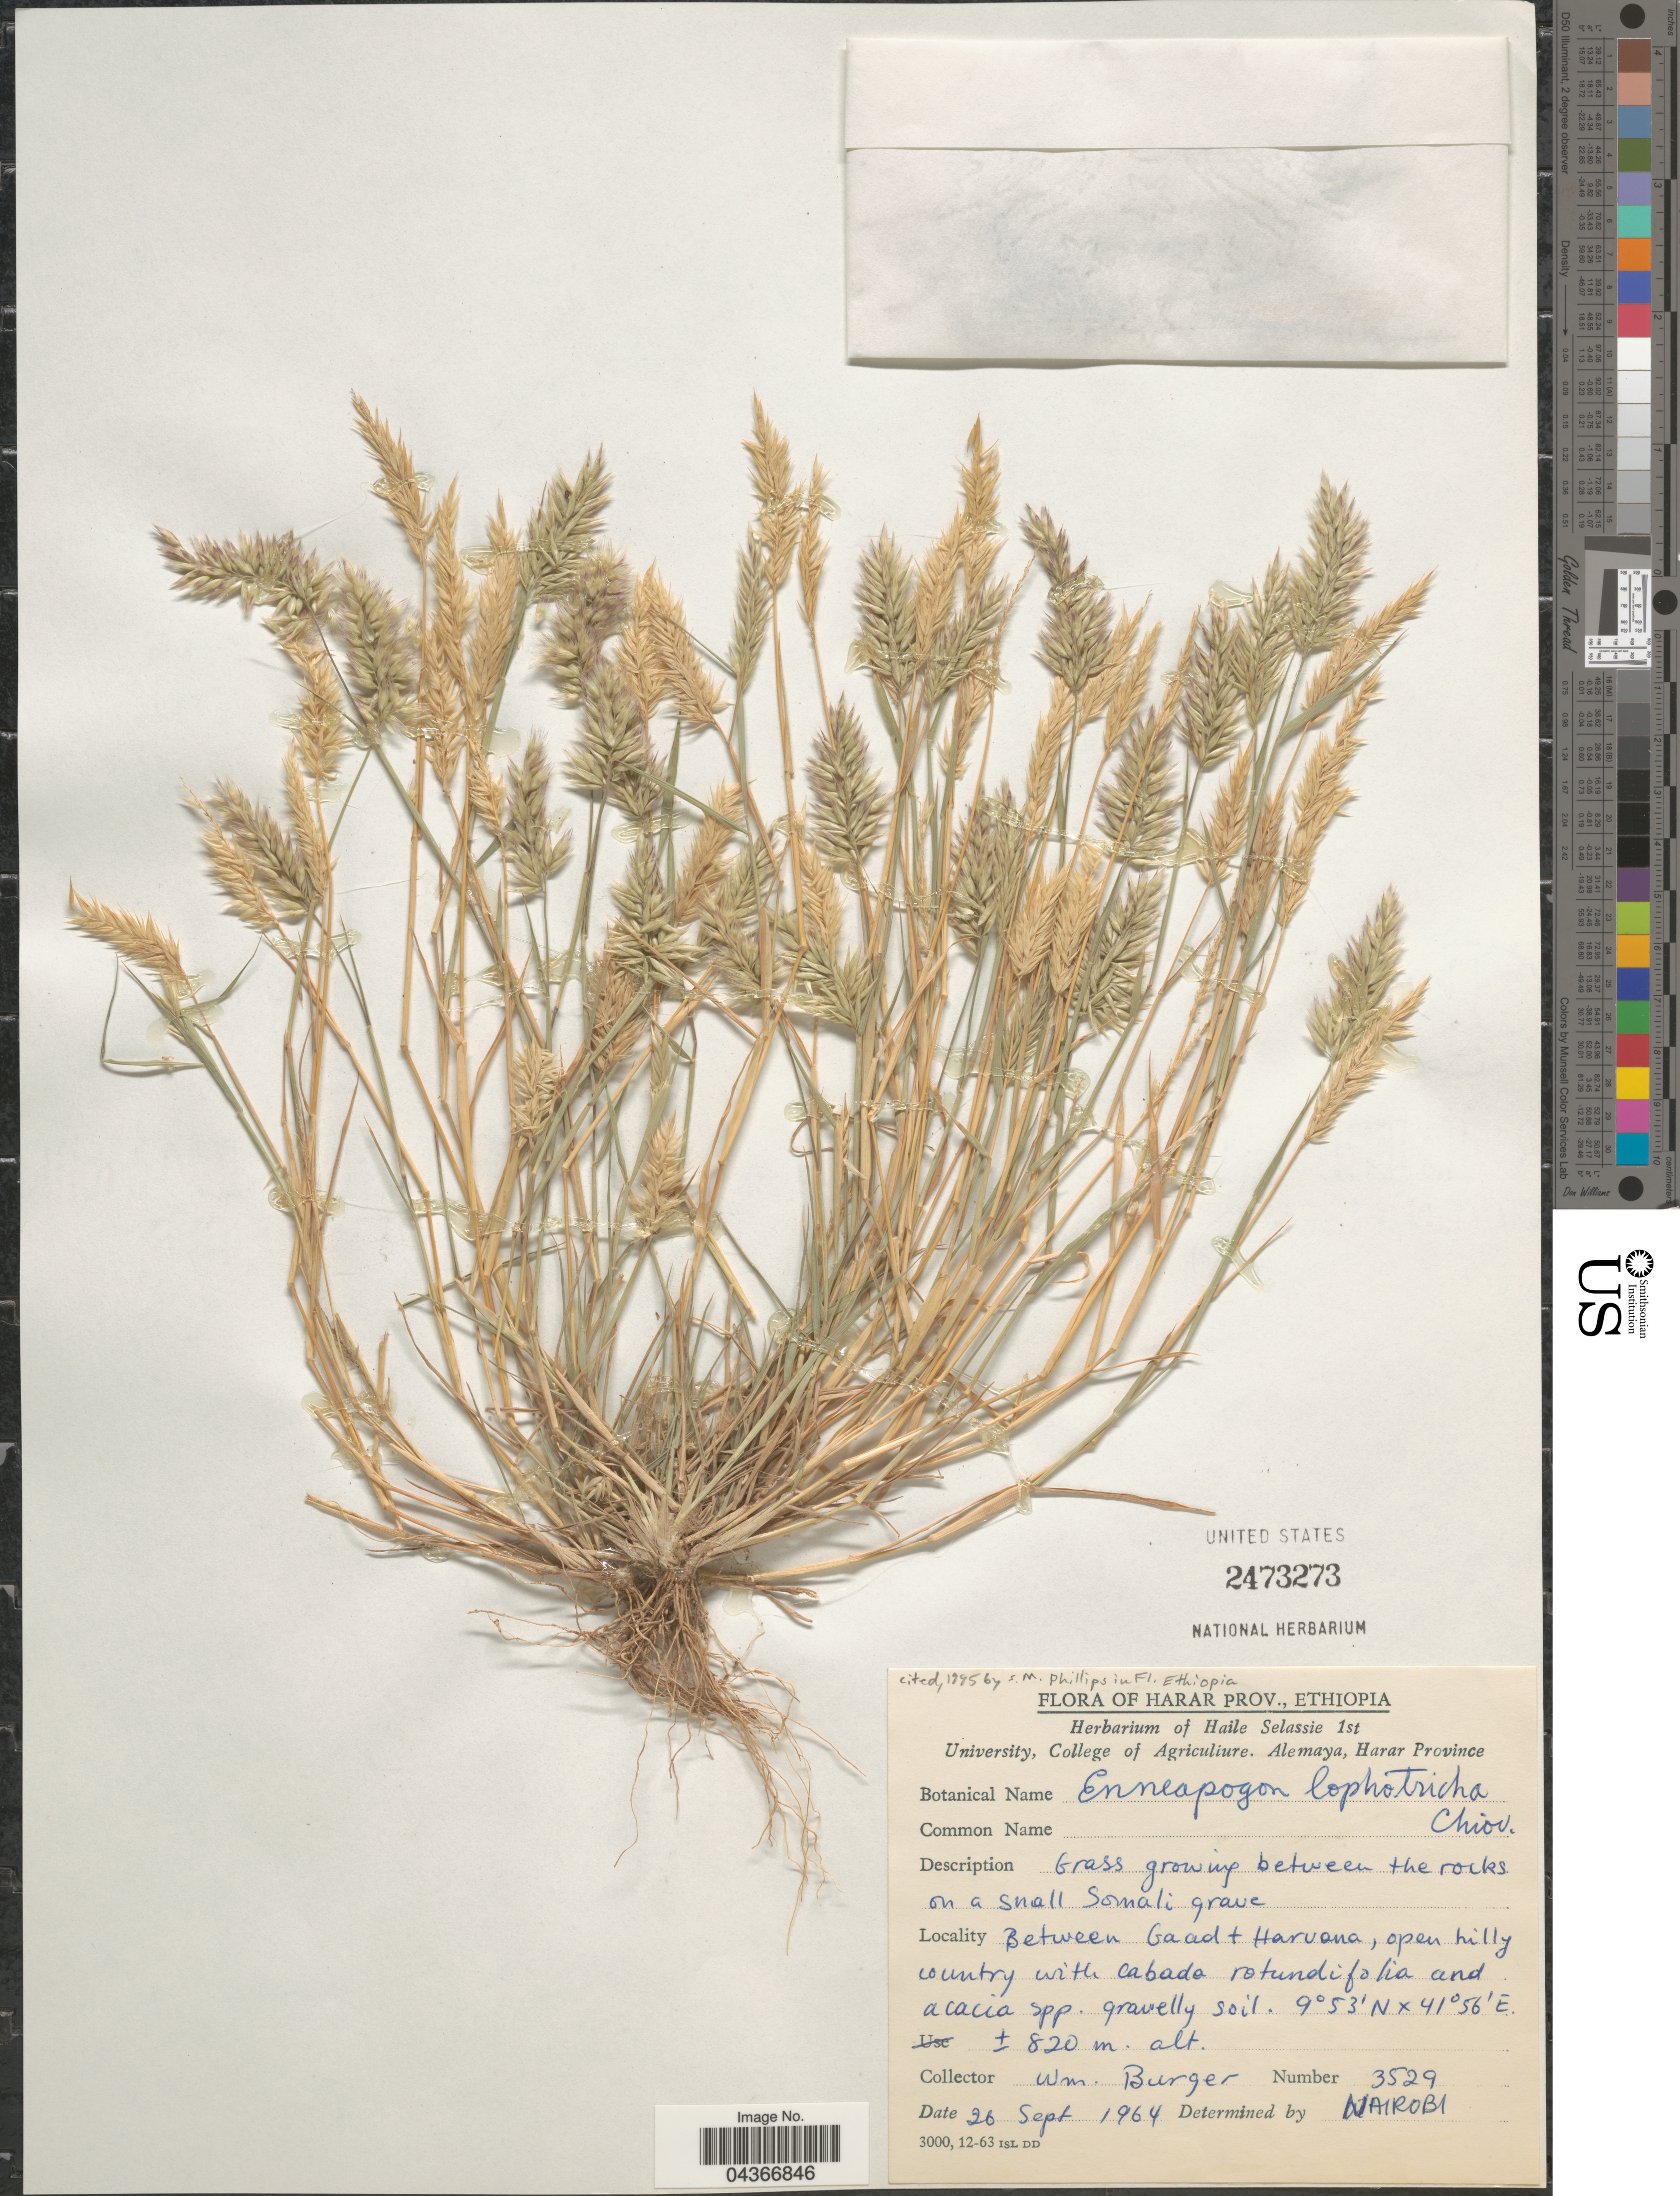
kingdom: Plantae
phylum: Tracheophyta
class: Liliopsida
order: Poales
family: Poaceae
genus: Enneapogon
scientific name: Enneapogon lophotrichus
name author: Chiov. ex H. Scholz & P. König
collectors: W. Burger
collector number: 3529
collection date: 1964-09-26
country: Ethiopia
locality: Harar Prov. Between Gaad + Harvana.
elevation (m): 820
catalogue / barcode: US 2473273